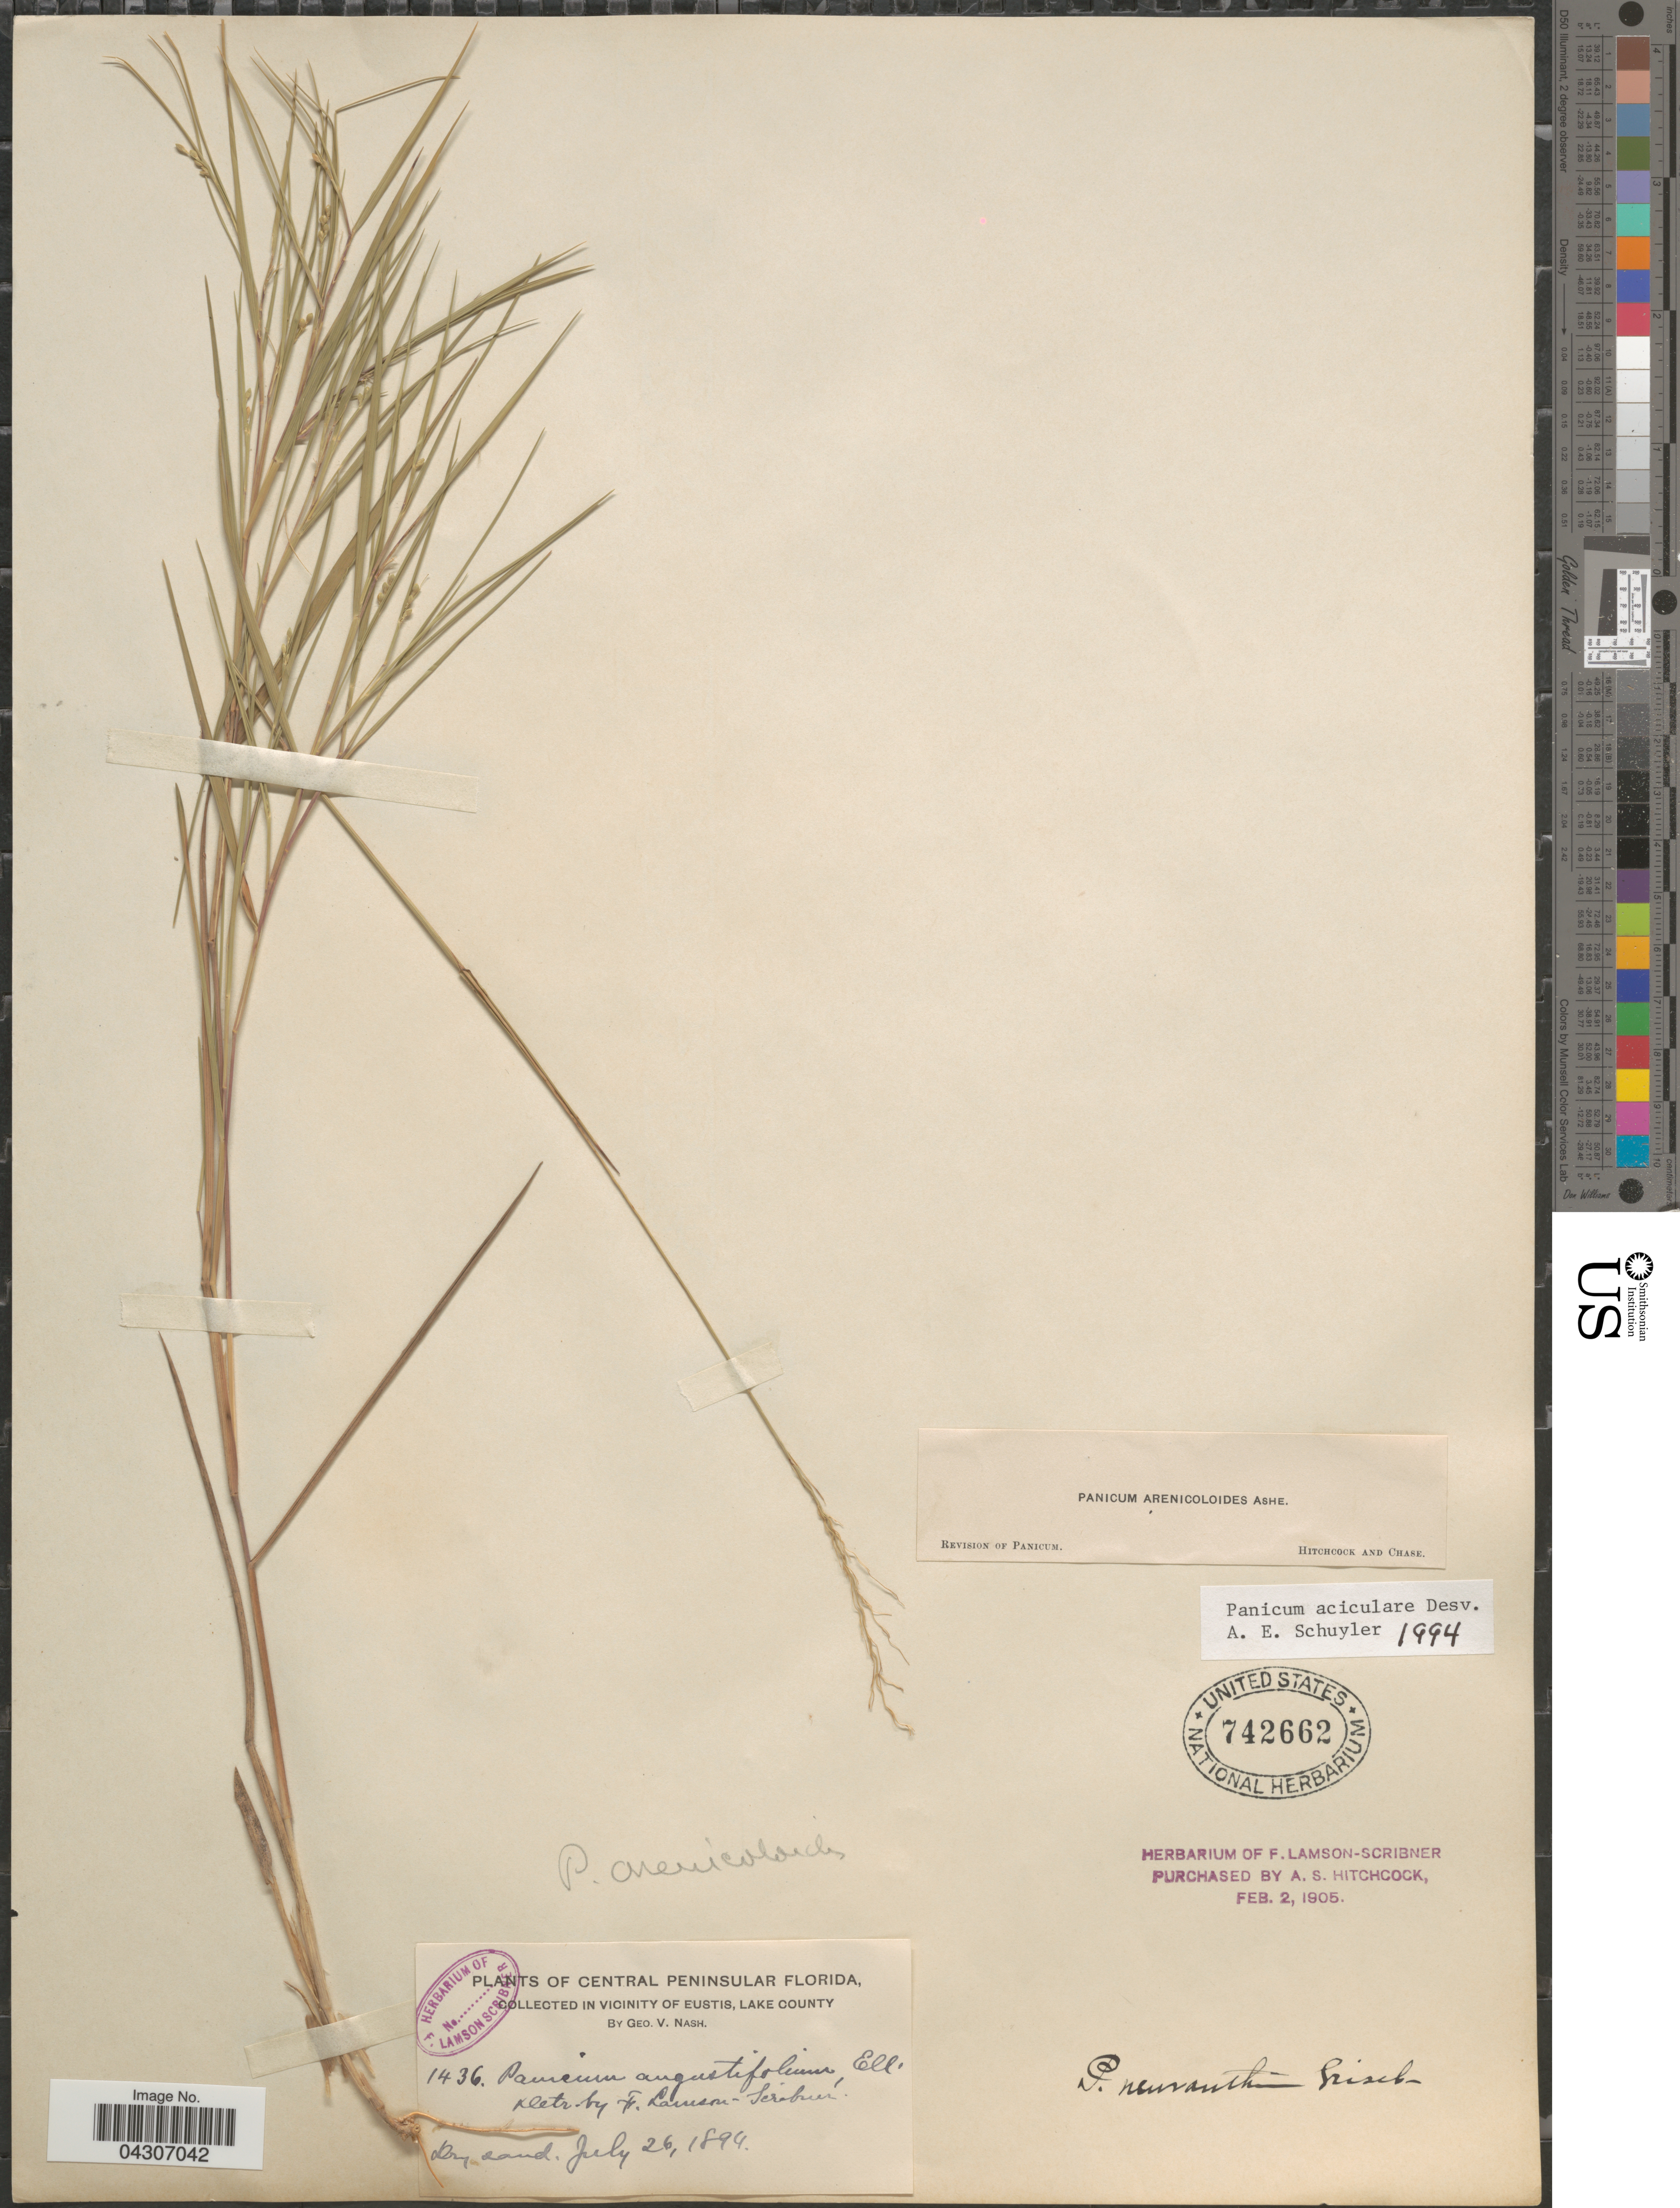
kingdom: Plantae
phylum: Tracheophyta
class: Liliopsida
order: Poales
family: Poaceae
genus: Dichanthelium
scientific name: Dichanthelium aciculare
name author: (Desv. ex Poir.) Gould & C.A. Clark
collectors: G. V. Nash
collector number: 1436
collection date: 1894-07-26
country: United States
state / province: Florida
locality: Central Peninsular Florida, in vicinity of Eustis, Lake County.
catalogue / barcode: US 742662